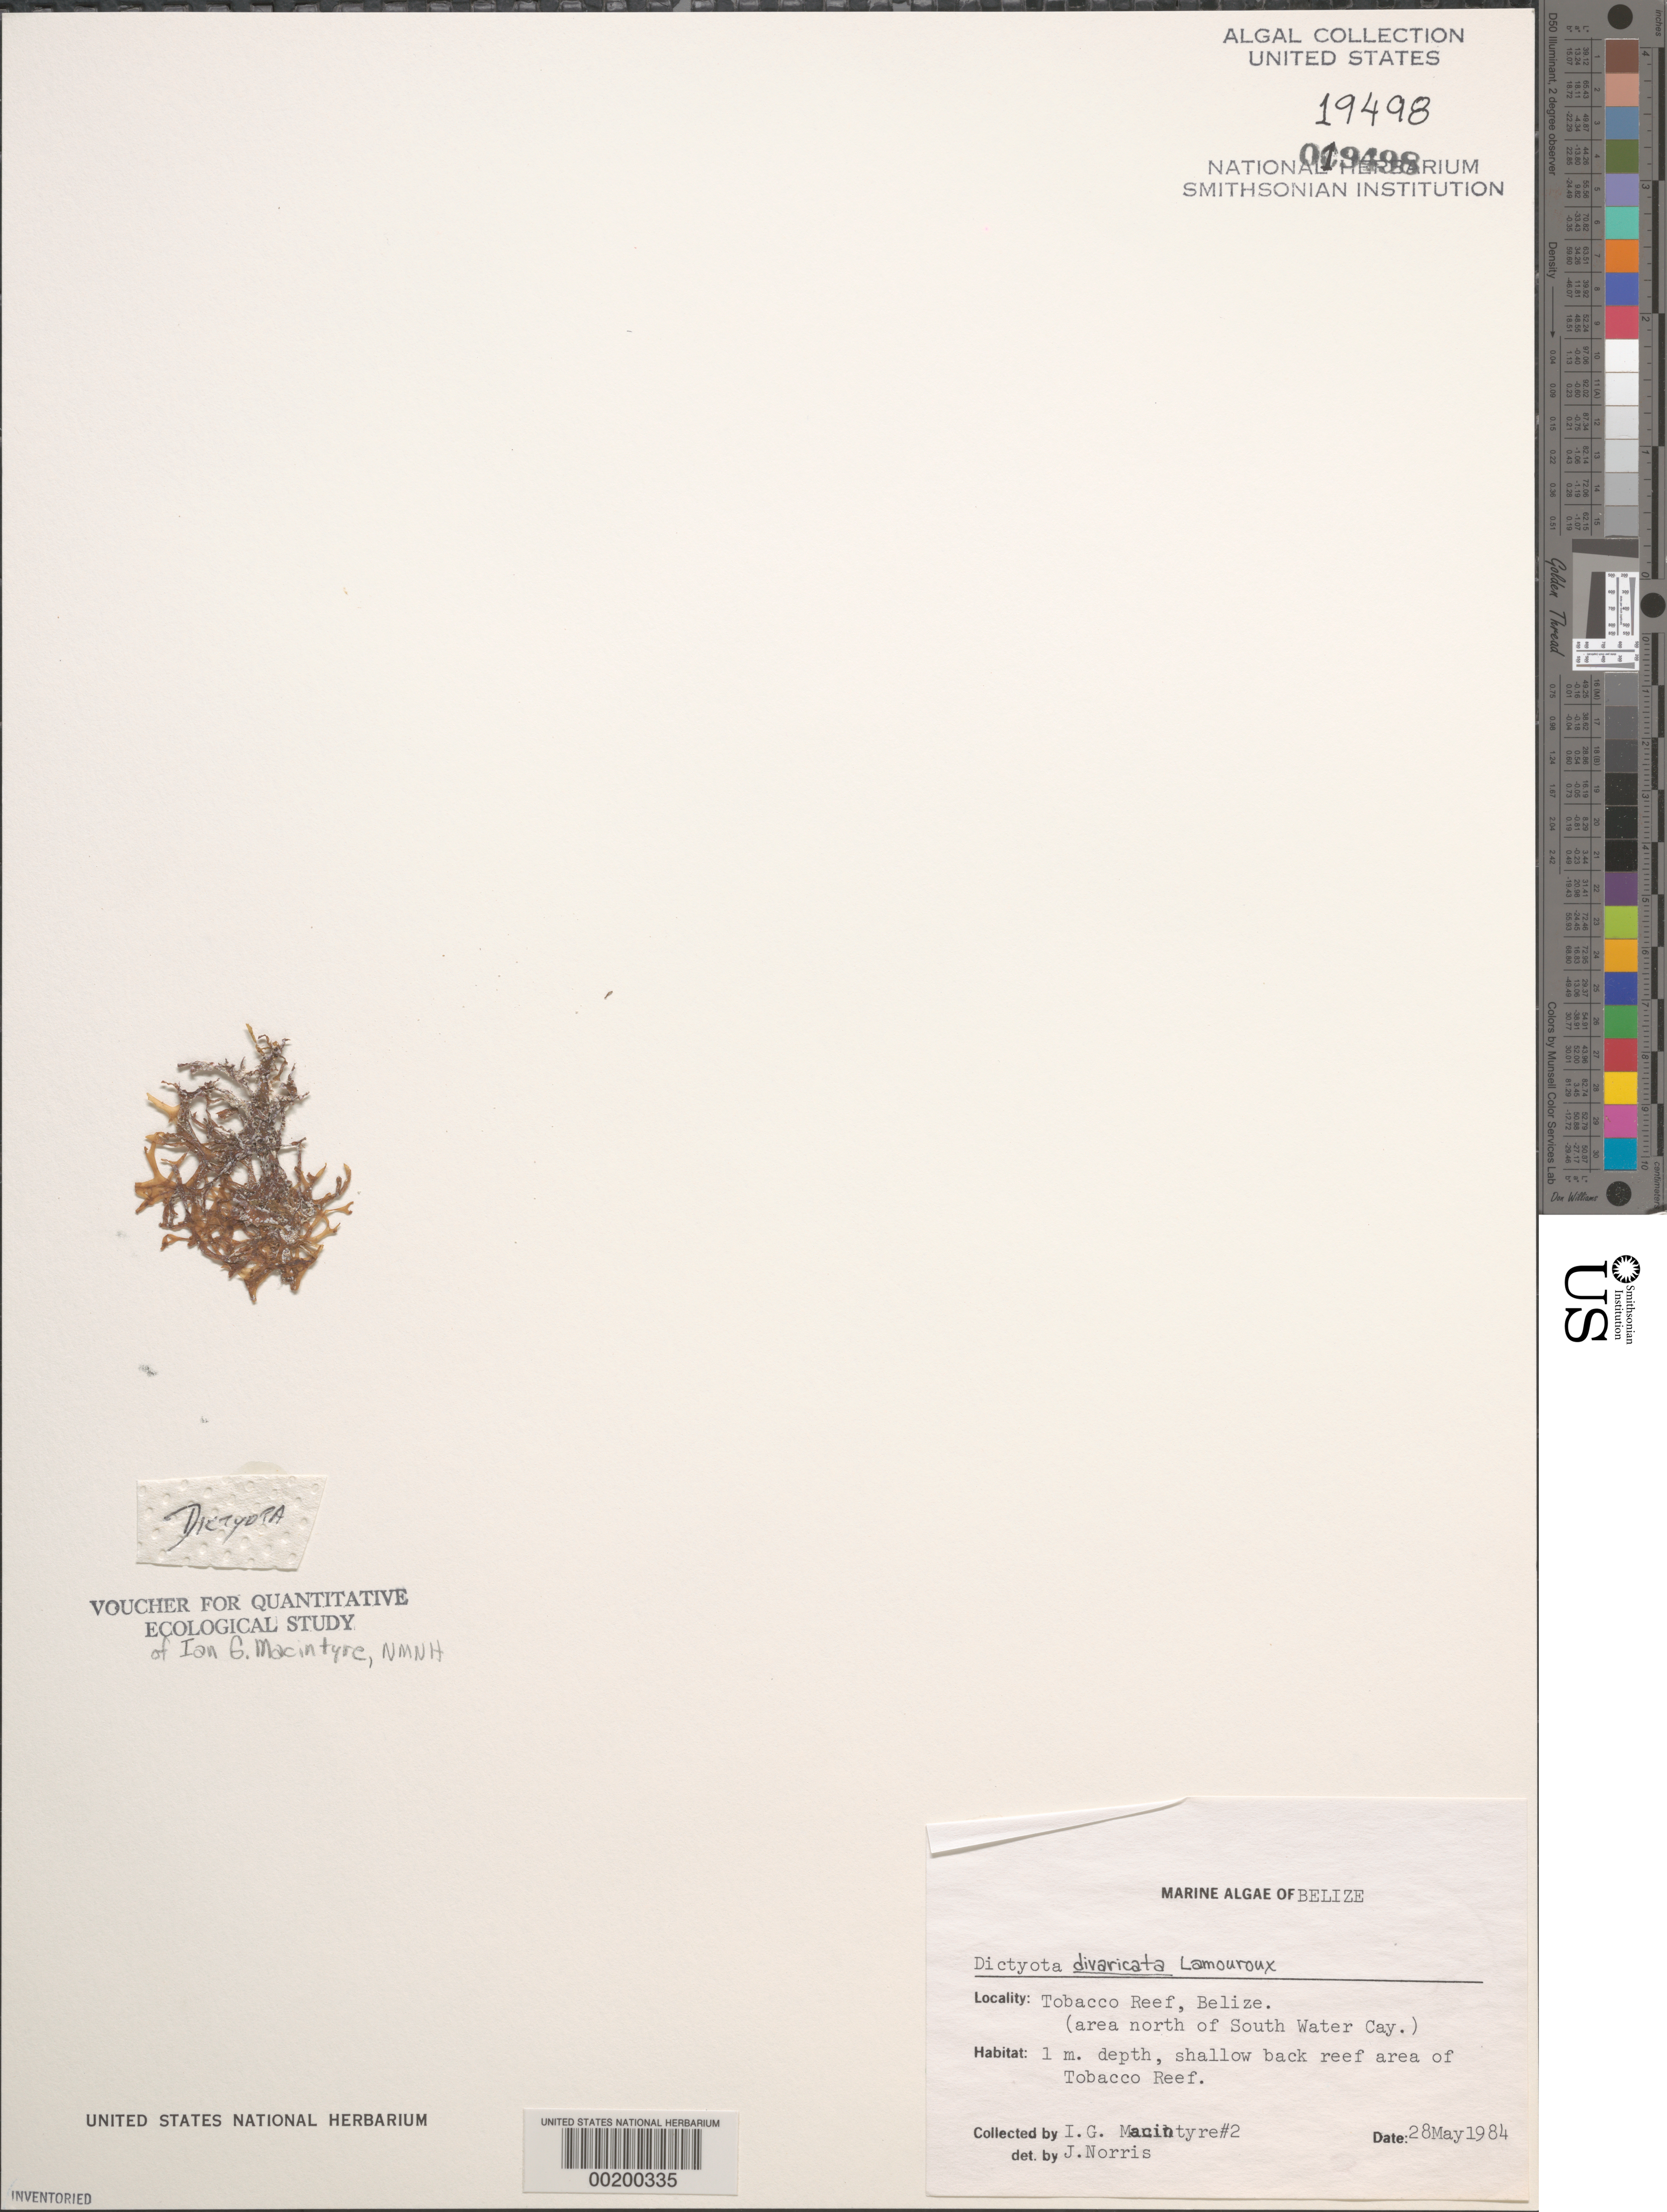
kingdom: Chromista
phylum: Ochrophyta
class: Phaeophyceae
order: Dictyotales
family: Dictyotaceae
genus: Dictyota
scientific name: Dictyota divaricata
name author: J.V.Lamouroux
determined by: Norris, James N.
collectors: I. Macintyre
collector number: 2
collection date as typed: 28 May 1984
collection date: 1984-05-28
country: Belize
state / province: Stann Creek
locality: Tobacco Reef, north of South Water Cay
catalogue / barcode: US 19498